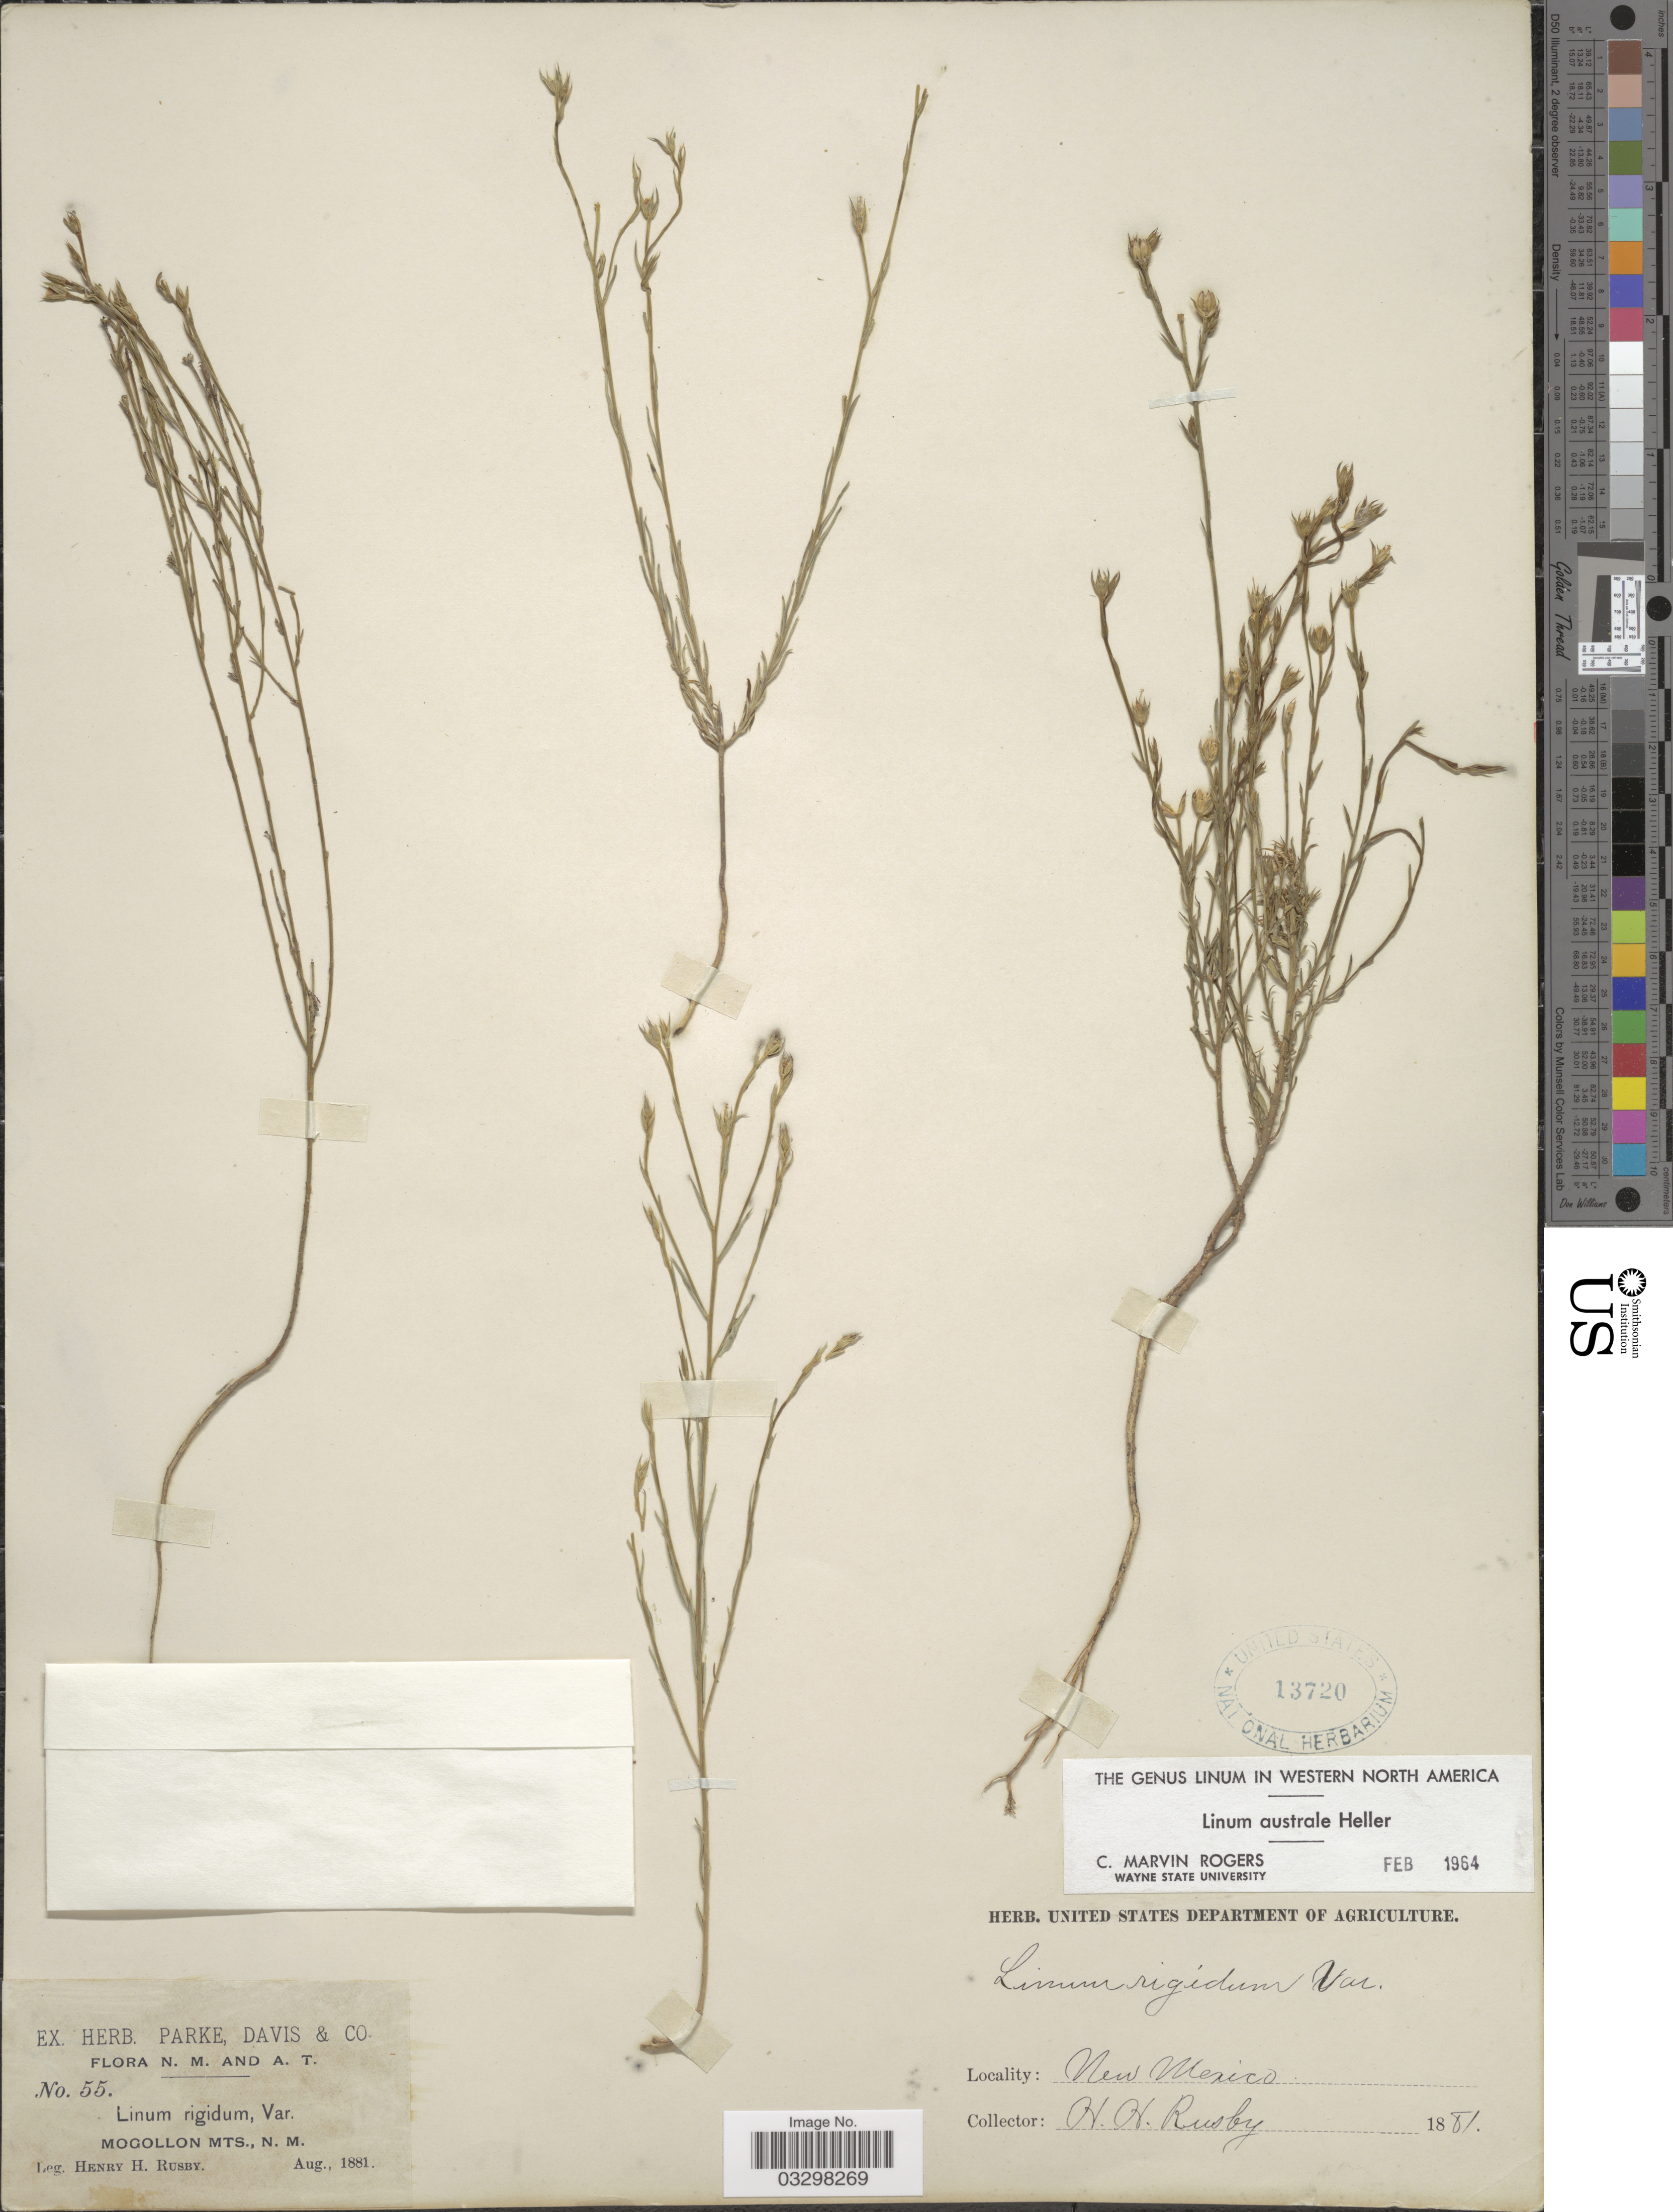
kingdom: Plantae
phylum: Tracheophyta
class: Magnoliopsida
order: Malpighiales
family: Linaceae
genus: Linum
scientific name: Linum australe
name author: A. Heller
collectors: H. H. Rusby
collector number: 55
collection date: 1881-08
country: United States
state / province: New Mexico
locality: Mogollon Mts.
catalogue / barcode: US 13720